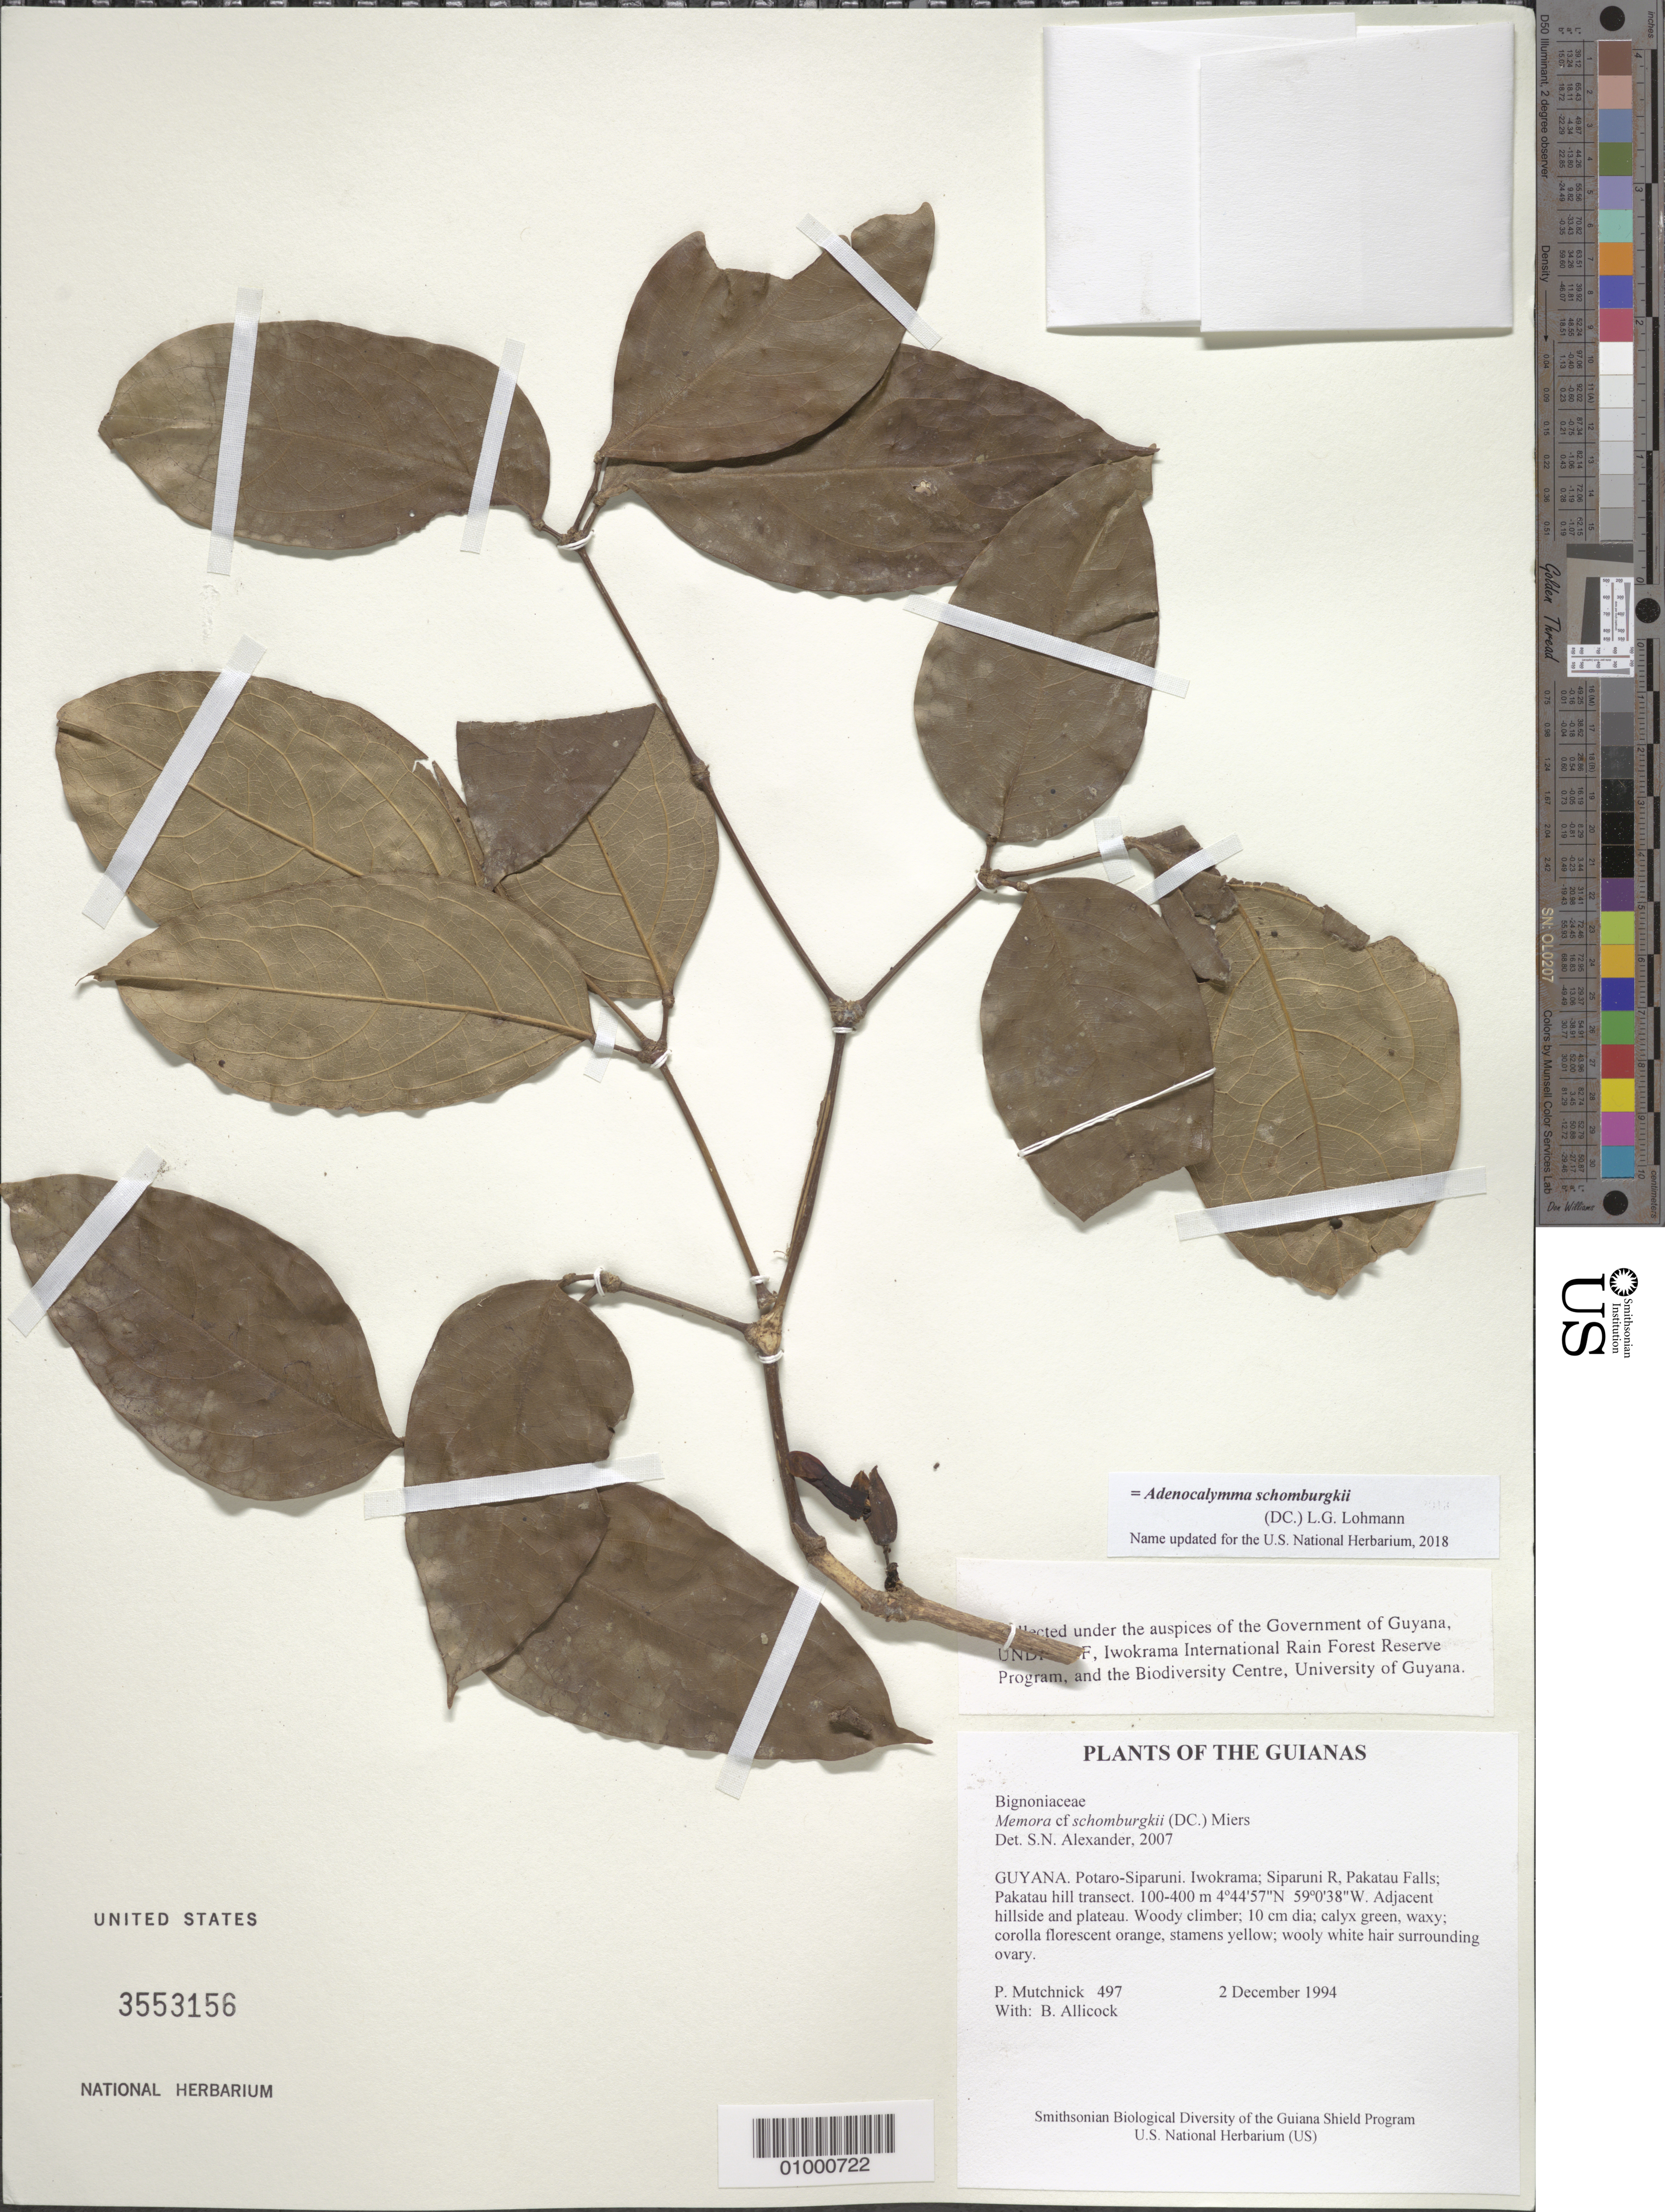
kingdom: Plantae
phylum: Tracheophyta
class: Magnoliopsida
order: Lamiales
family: Bignoniaceae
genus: Adenocalymma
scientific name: Adenocalymma schomburgkii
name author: (DC.) L.G. Lohmann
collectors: P. Mutchnick & B. Allicock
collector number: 497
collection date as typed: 2 December 1994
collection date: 1994-12-02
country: Guyana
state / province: Potaro-Siparuni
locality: Iwokrama; Siparuni R, Pakatau Falls; Pakatau hill transect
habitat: Adjacent hillside and plateau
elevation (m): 100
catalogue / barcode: US 3553156